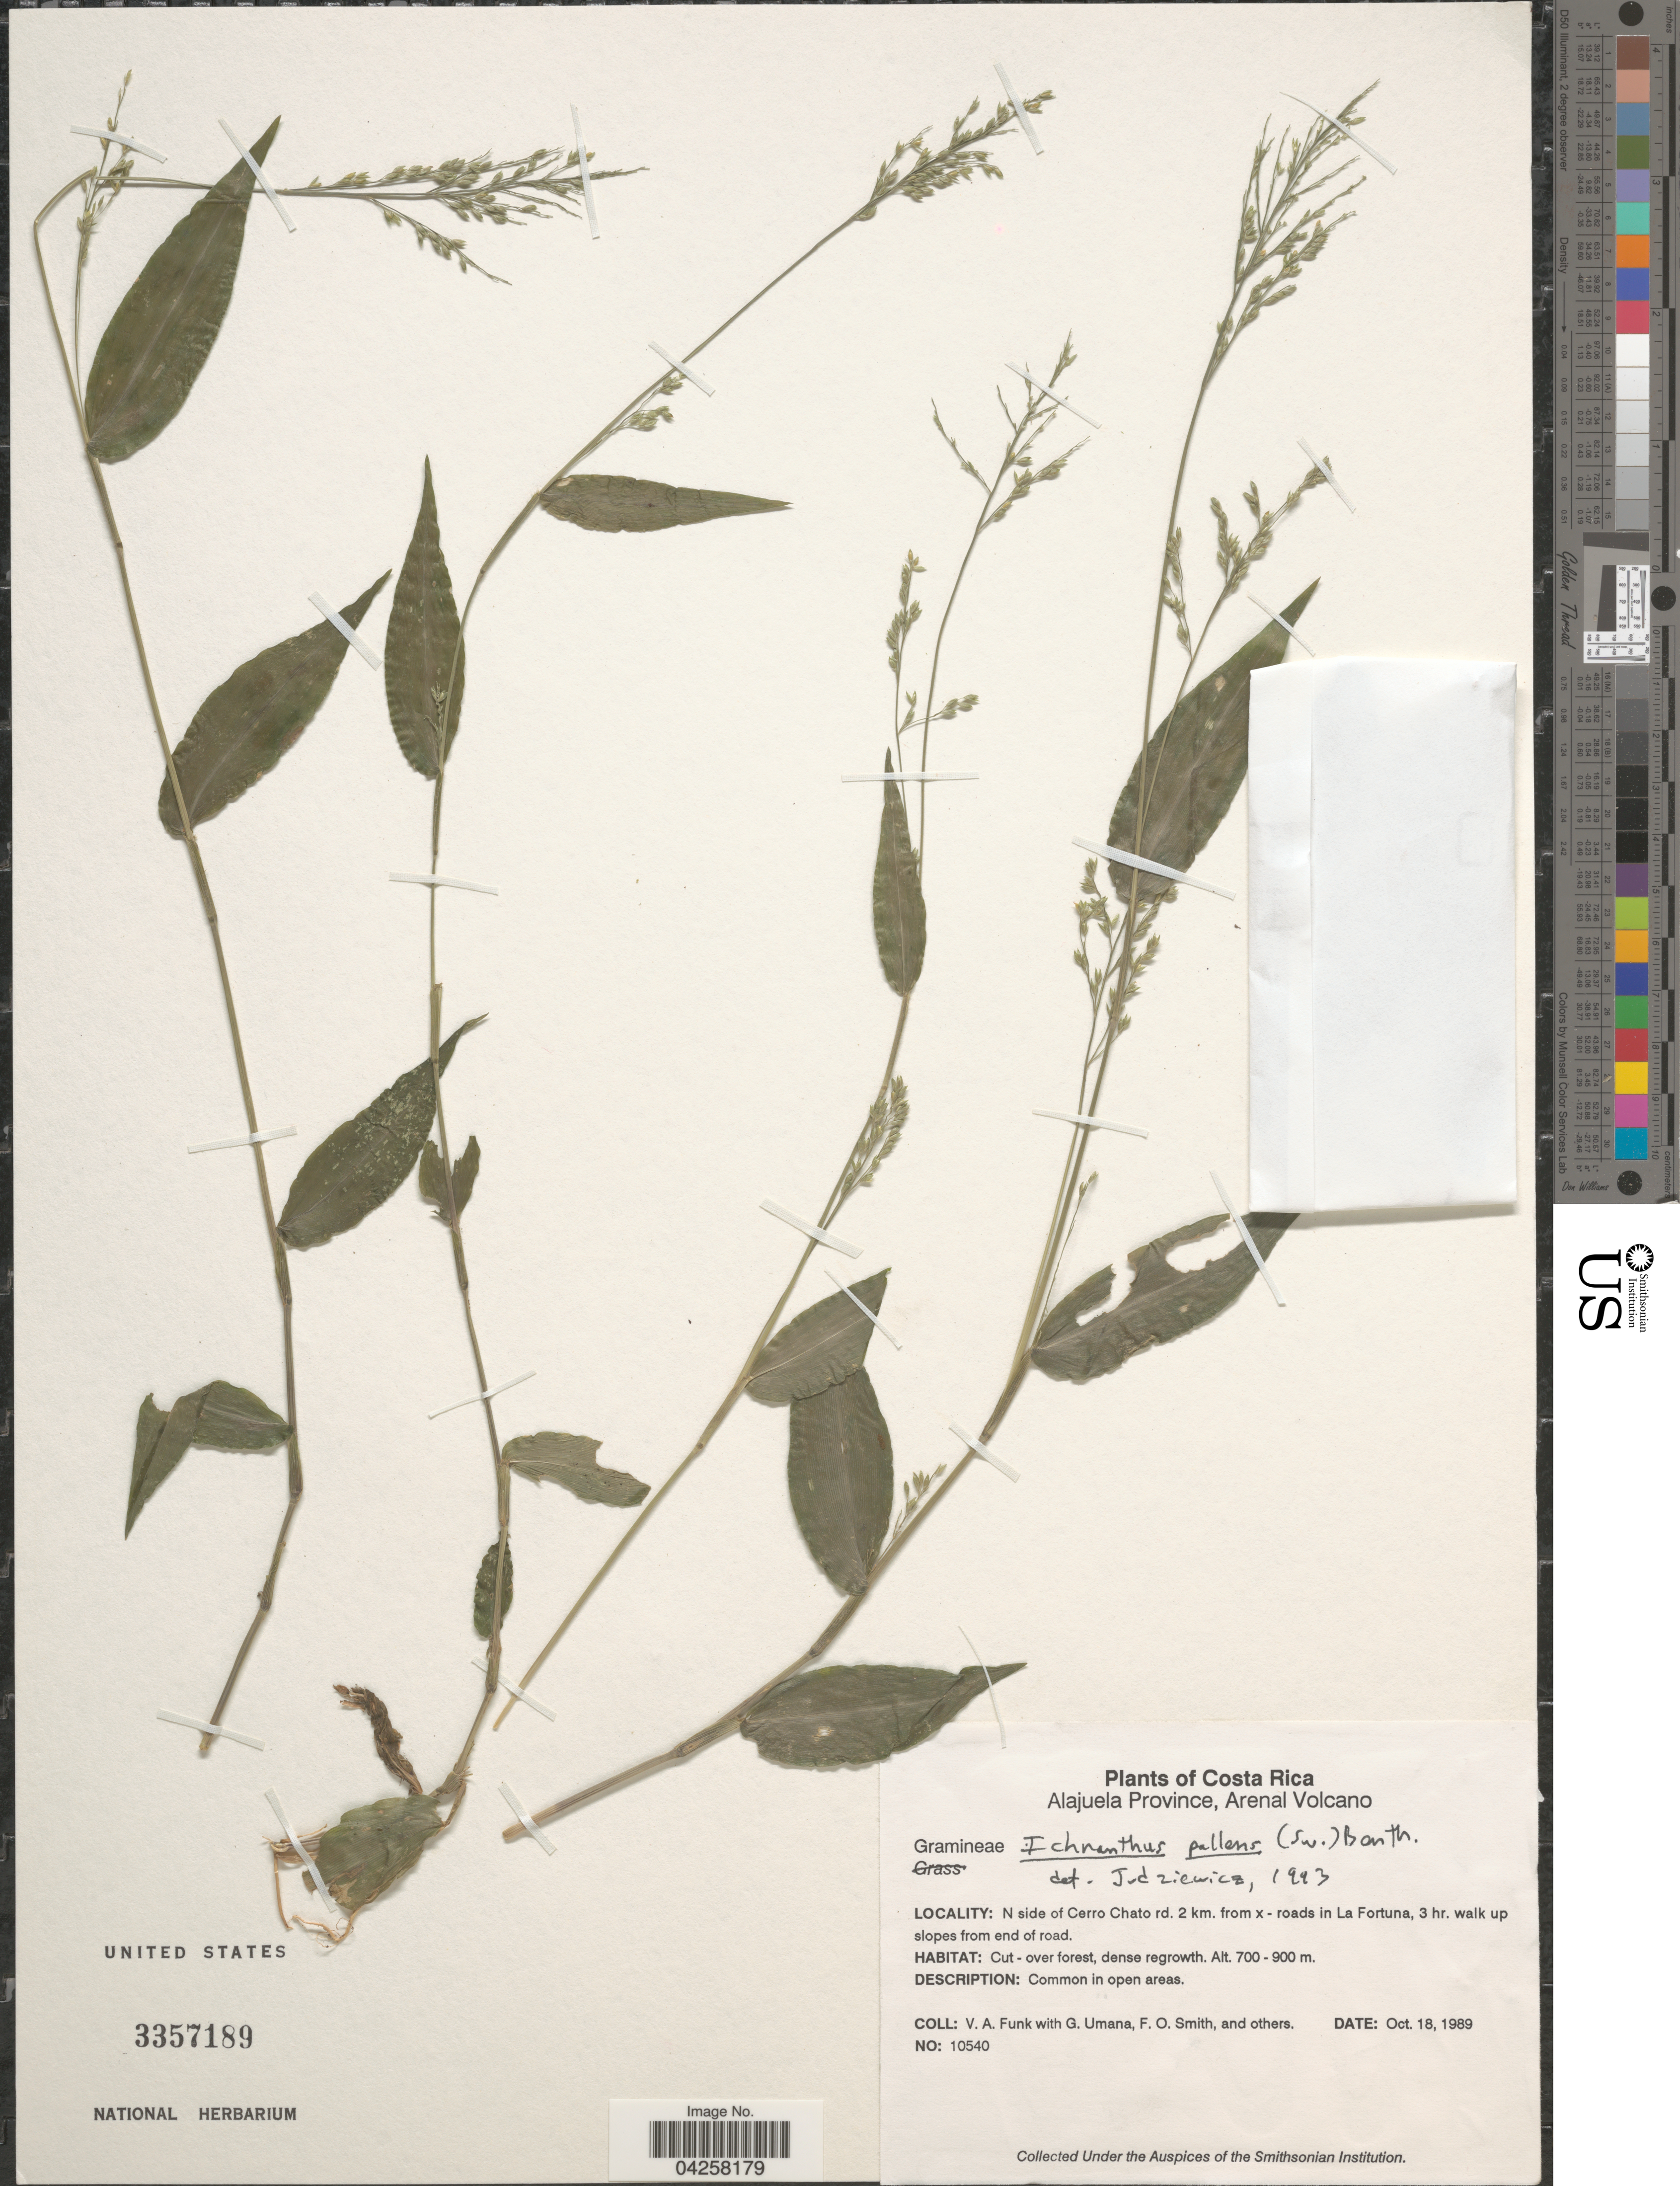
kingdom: Plantae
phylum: Tracheophyta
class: Liliopsida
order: Poales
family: Poaceae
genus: Ichnanthus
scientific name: Ichnanthus pallens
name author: (Sw.) Munro ex Benth.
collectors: V. Funk, G. Umana, F. Smith & et al.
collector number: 10540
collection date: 1999-10-18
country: Costa Rica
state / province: Alajuela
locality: Arenal Volcano. N side of Cerro Chato rd. 2 km. from x-roads in La Fortuna, 3 hr. walk up slopes from end of road.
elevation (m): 700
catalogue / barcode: US 3357189